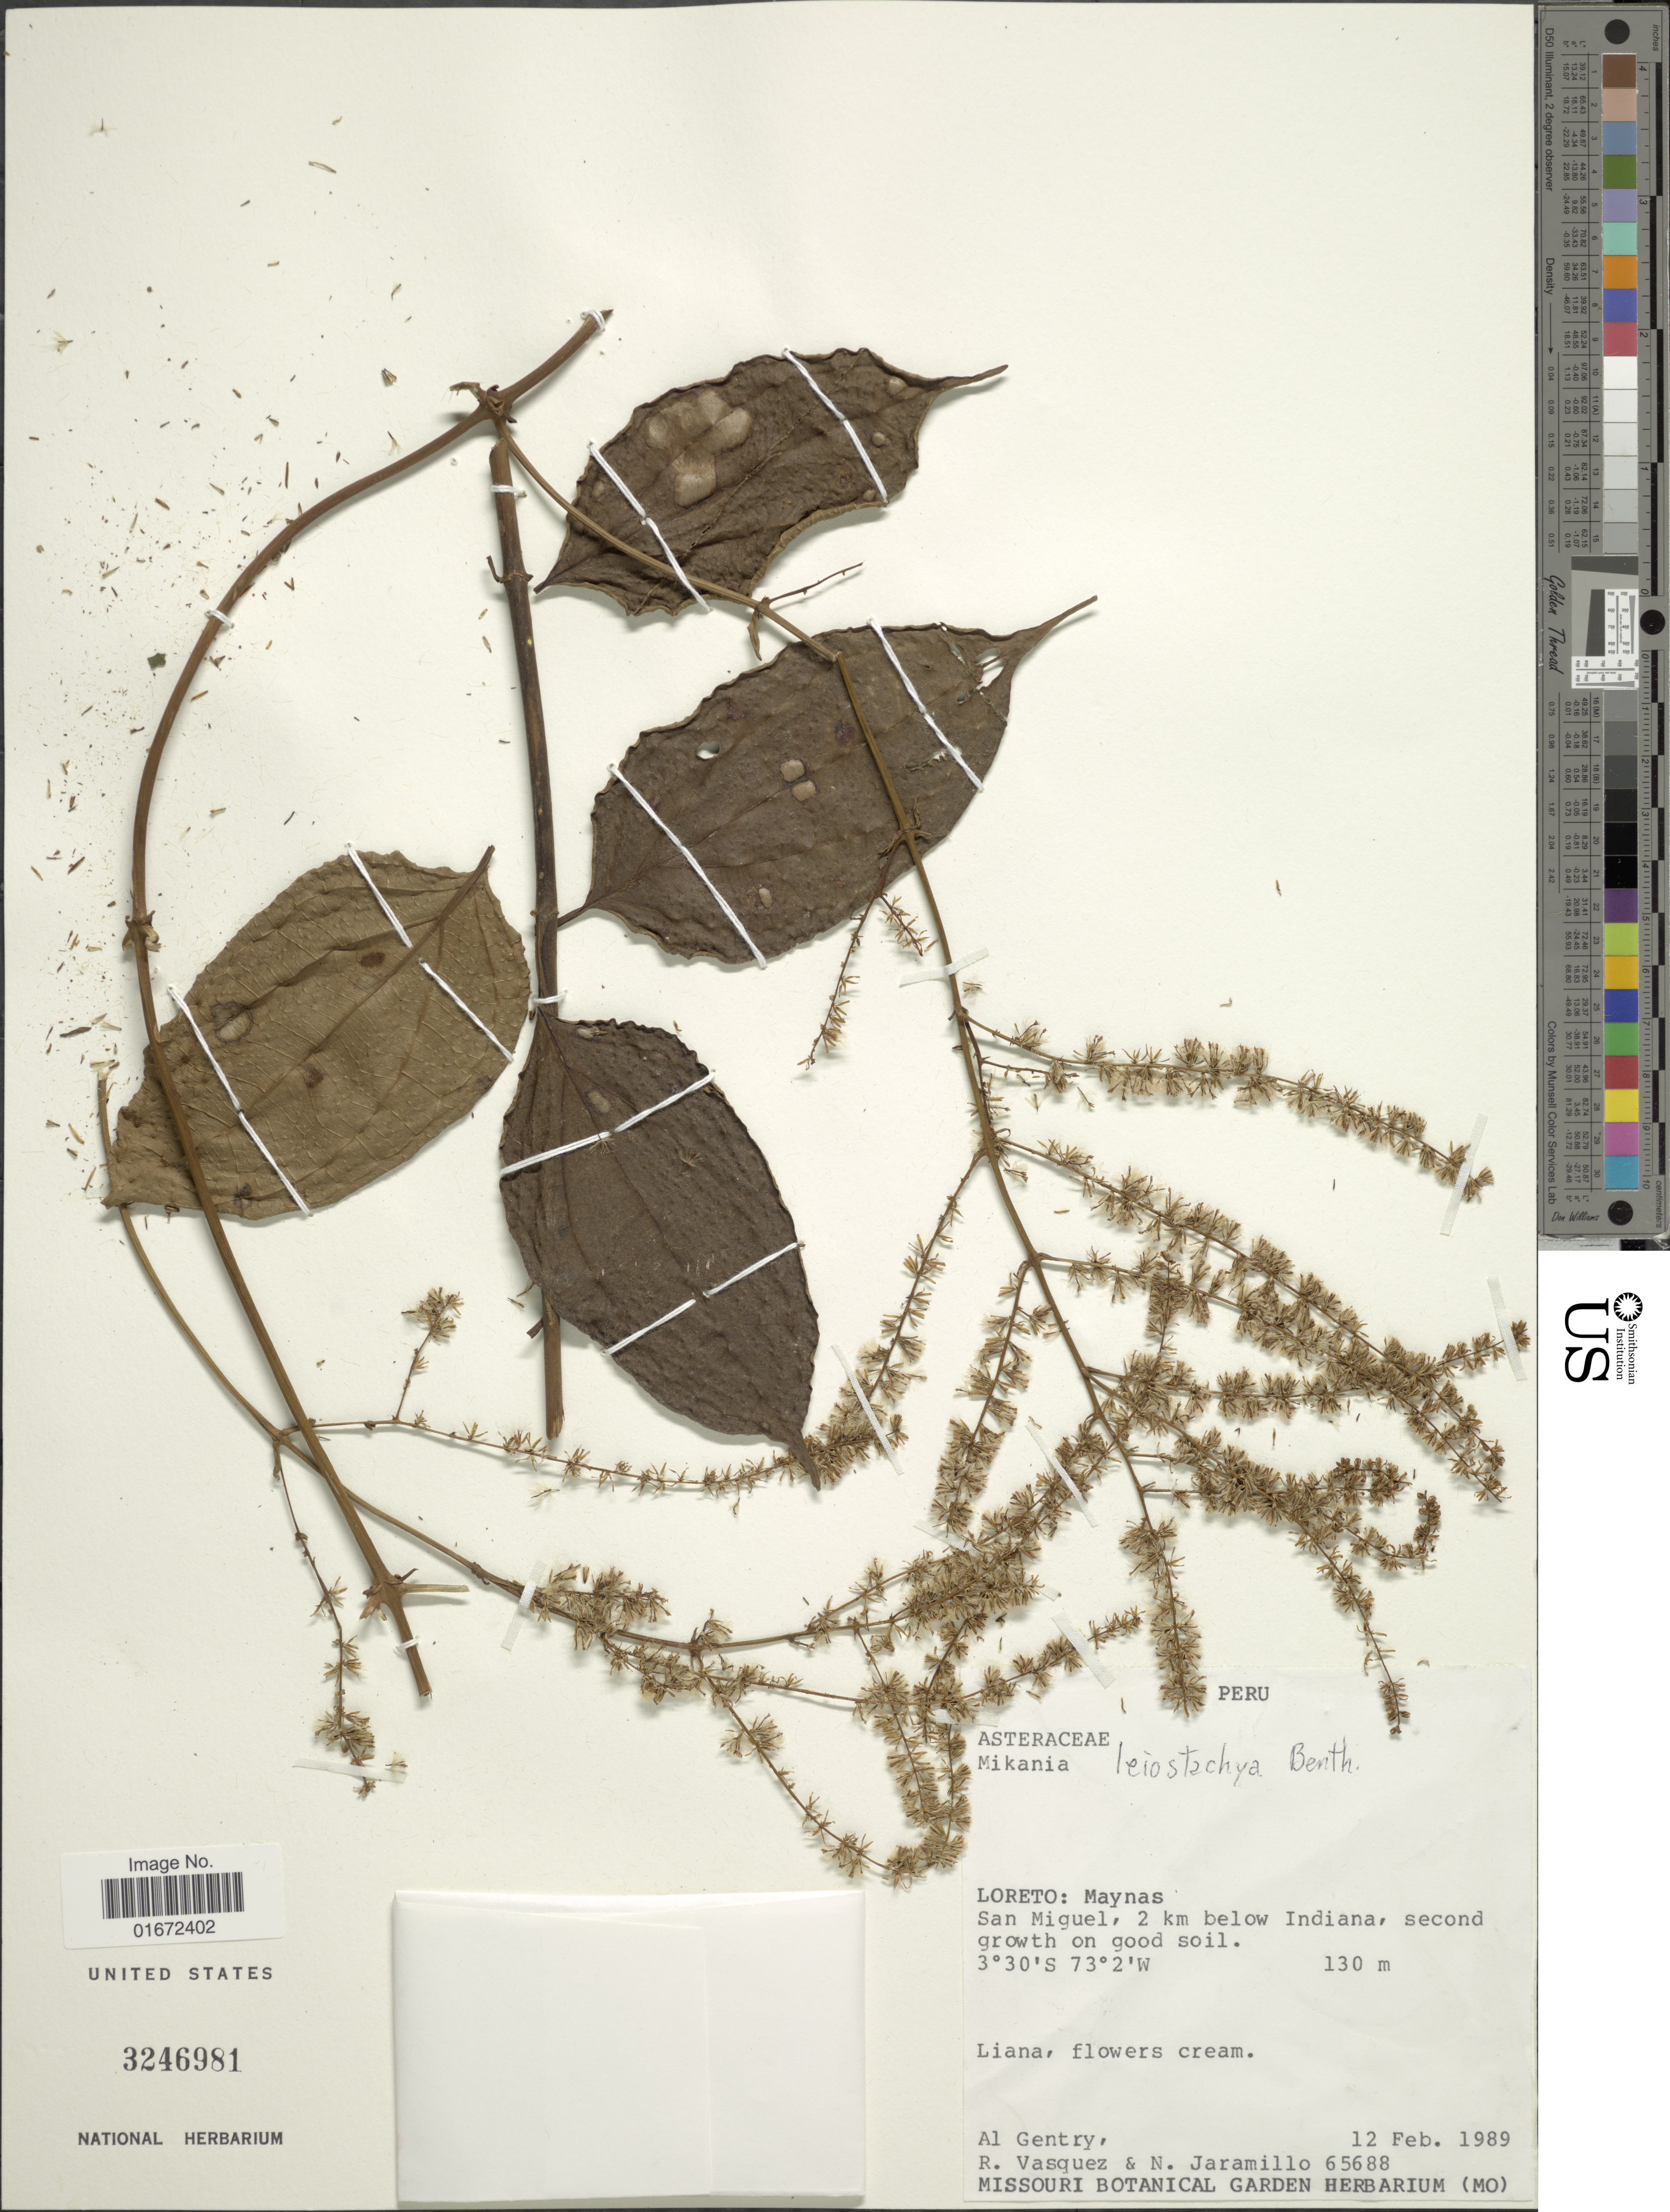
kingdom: Plantae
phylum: Tracheophyta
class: Magnoliopsida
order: Asterales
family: Asteraceae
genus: Mikania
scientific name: Mikania leiostachya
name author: Benth.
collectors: A. H. Gentry, R. Vasquez & N. Jaramillo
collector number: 65688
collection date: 1989-02-12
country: Peru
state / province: Loreto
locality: Loreto: Maynas. San Miguel, 2 km below Indiana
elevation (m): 130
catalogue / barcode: US 3246981